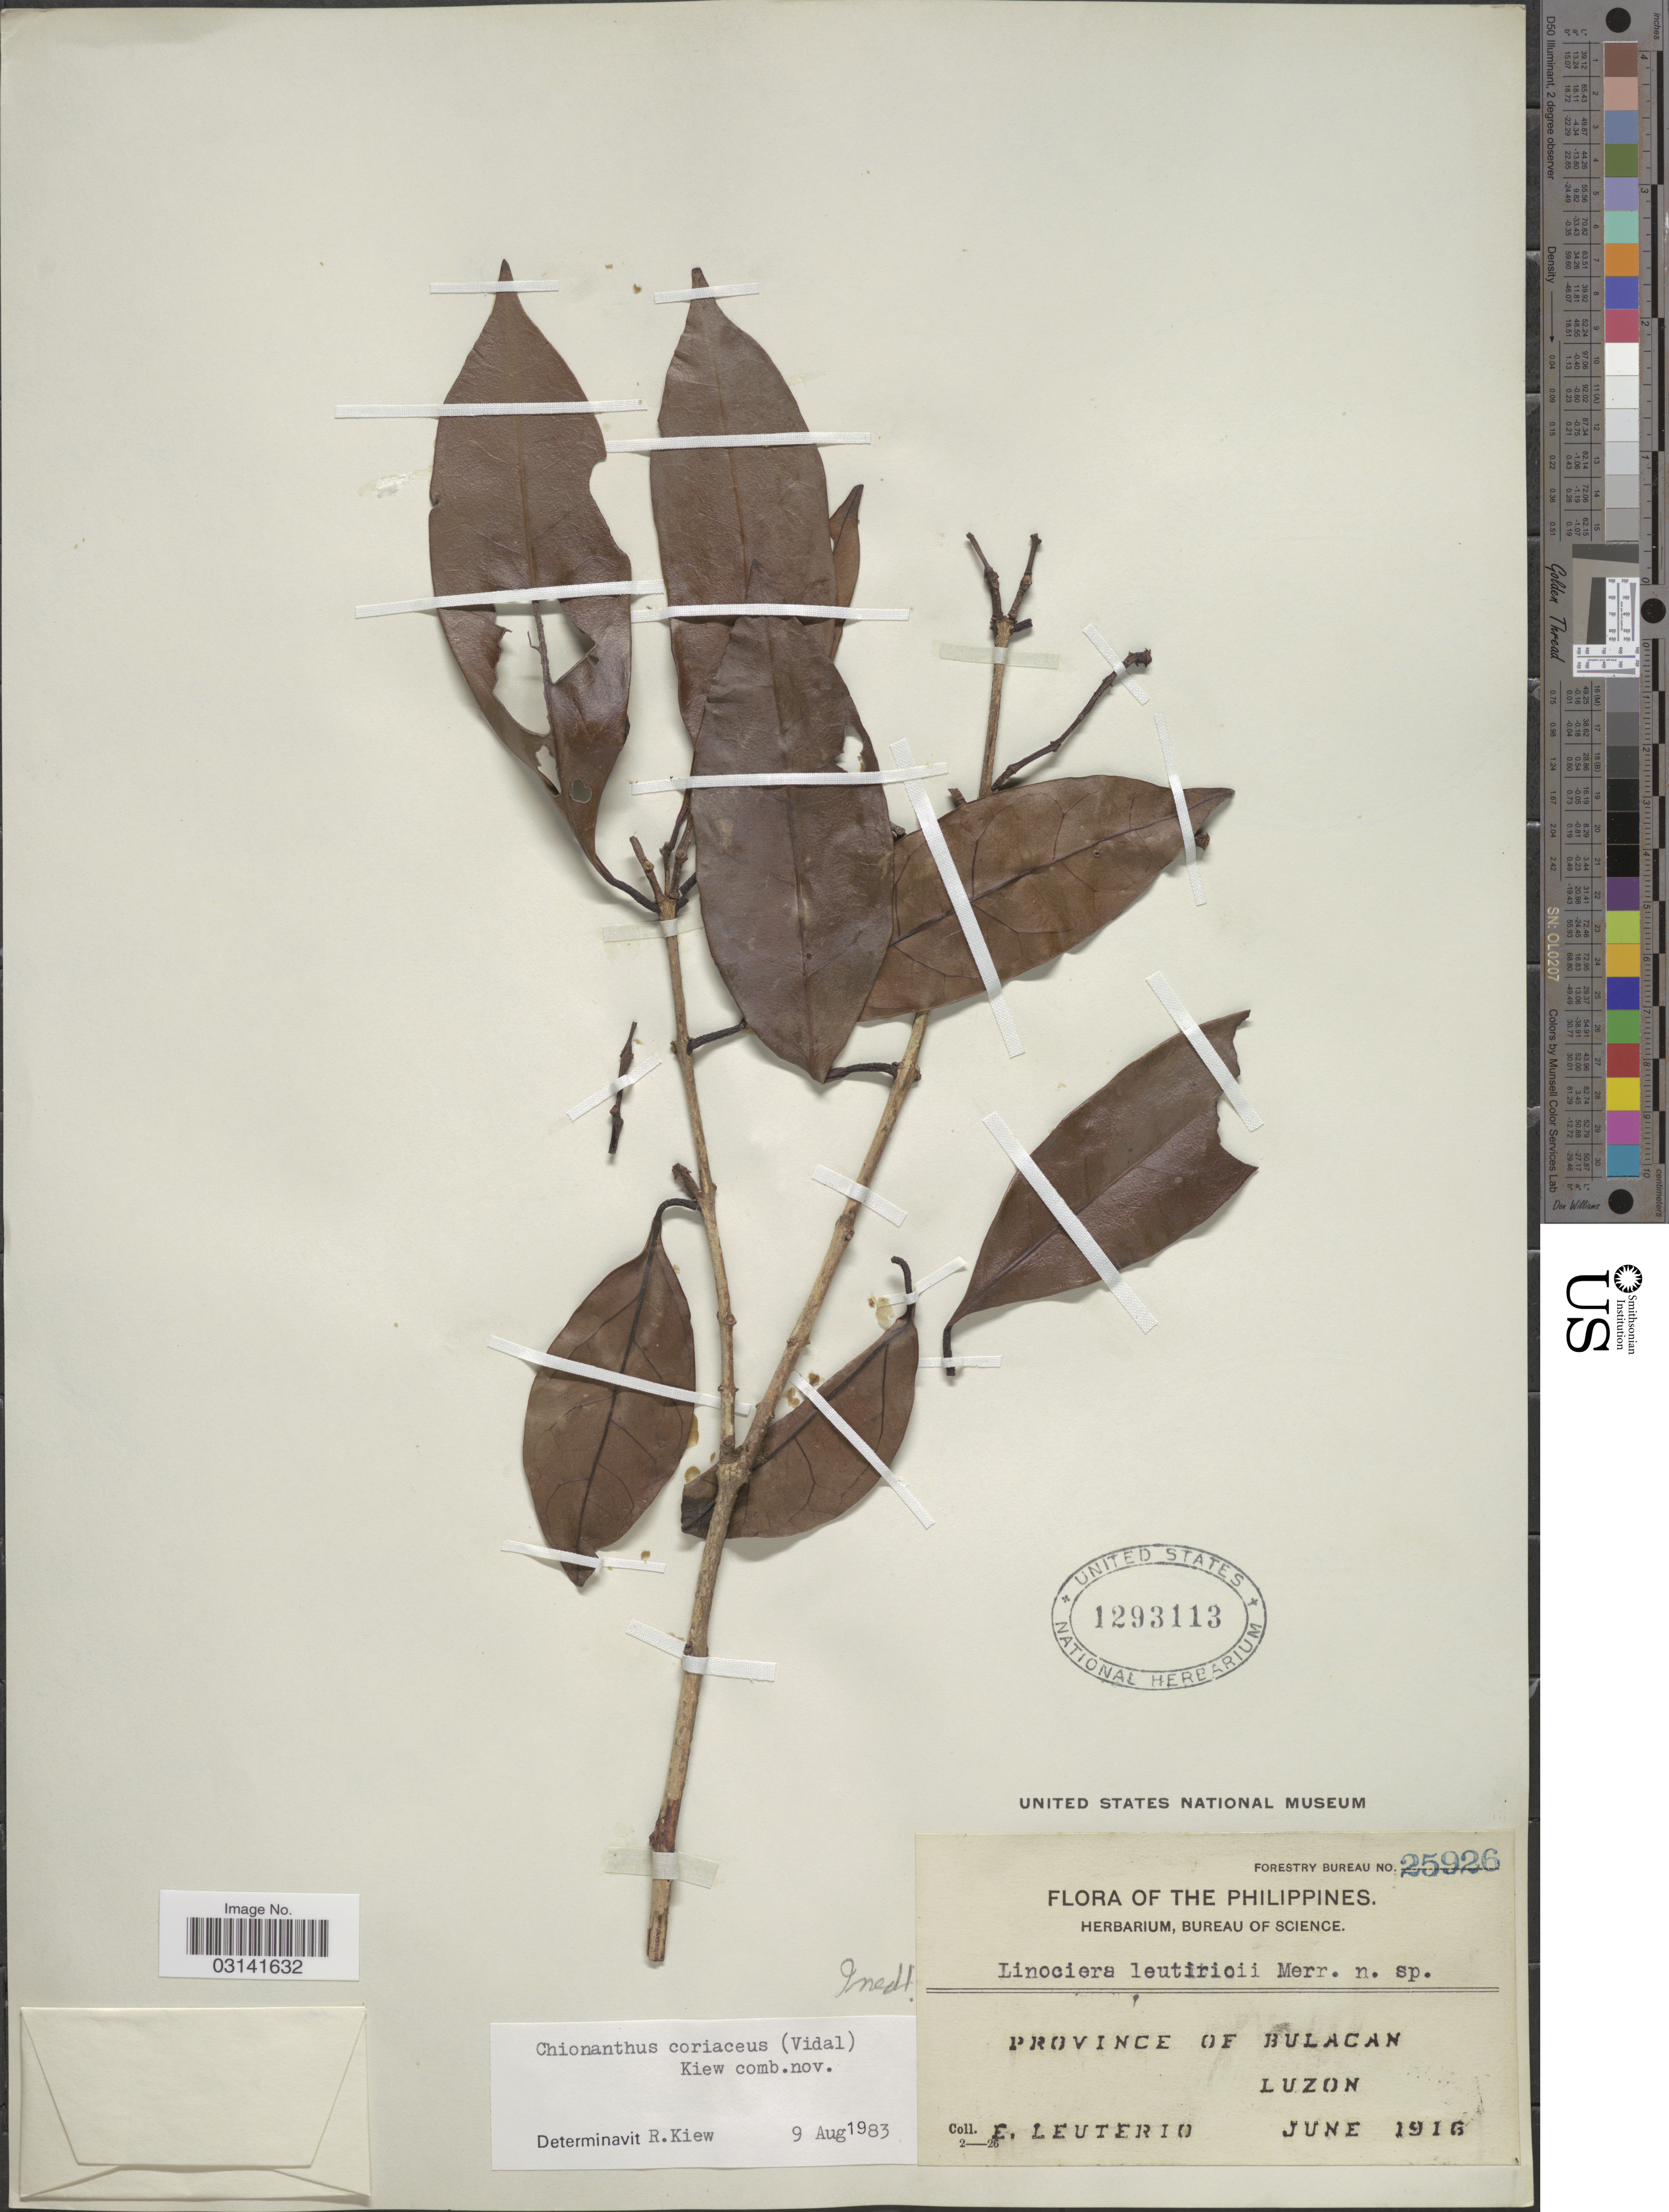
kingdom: Plantae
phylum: Tracheophyta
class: Magnoliopsida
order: Lamiales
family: Oleaceae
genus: Chionanthus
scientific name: Chionanthus coriaceus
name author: (S. Vidal) Y.P. Yang & S.Y. Lu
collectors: E. Leuterio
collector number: Forestry Bureau 25926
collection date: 1916-06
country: Philippines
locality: Province of Bulacan. Luzon.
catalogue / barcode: US 1293113